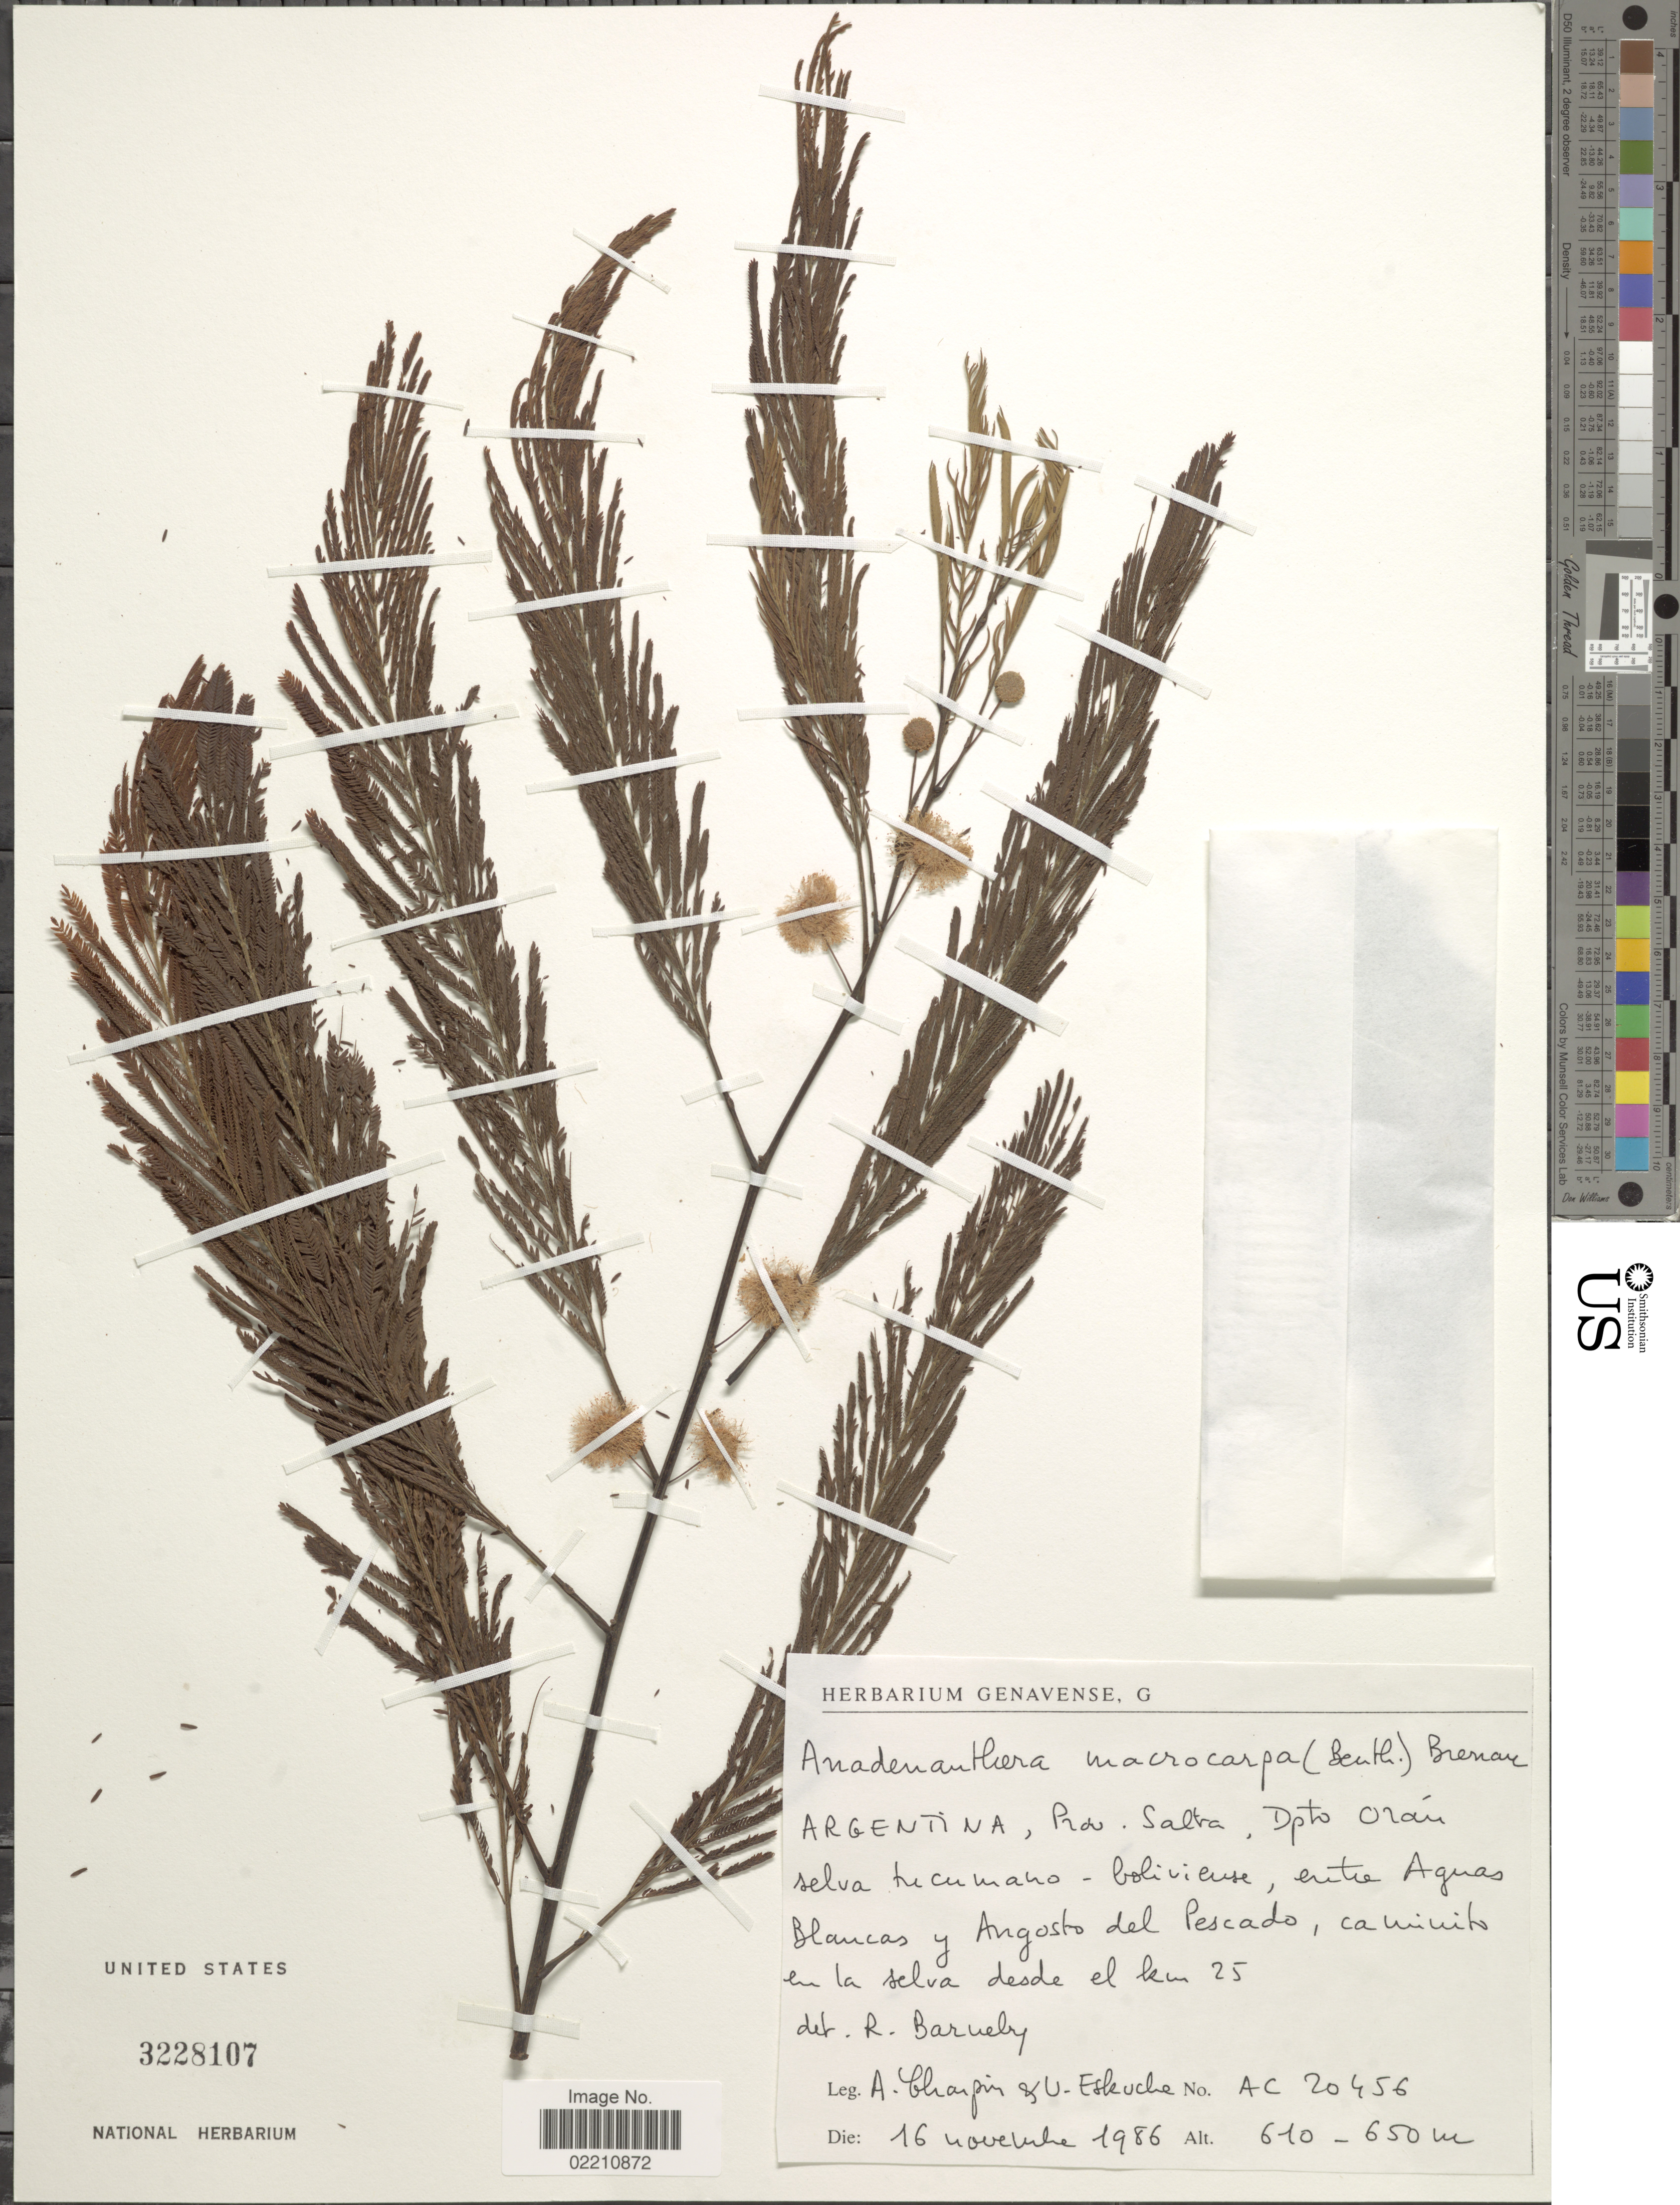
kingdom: Plantae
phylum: Tracheophyta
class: Magnoliopsida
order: Fabales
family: Fabaceae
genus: Anadenanthera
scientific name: Anadenanthera macrocarpa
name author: (Benth.) Brenan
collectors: A. Charpin & U. Eskuche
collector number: AC20456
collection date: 1986-11-16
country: Argentina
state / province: Salta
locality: Dpto. Orán. selva tucumano, colicuse, entre Aguas Blancas y Angosto del Pescado, caminito en la selva desde el km 25.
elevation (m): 610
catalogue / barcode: US 3228107